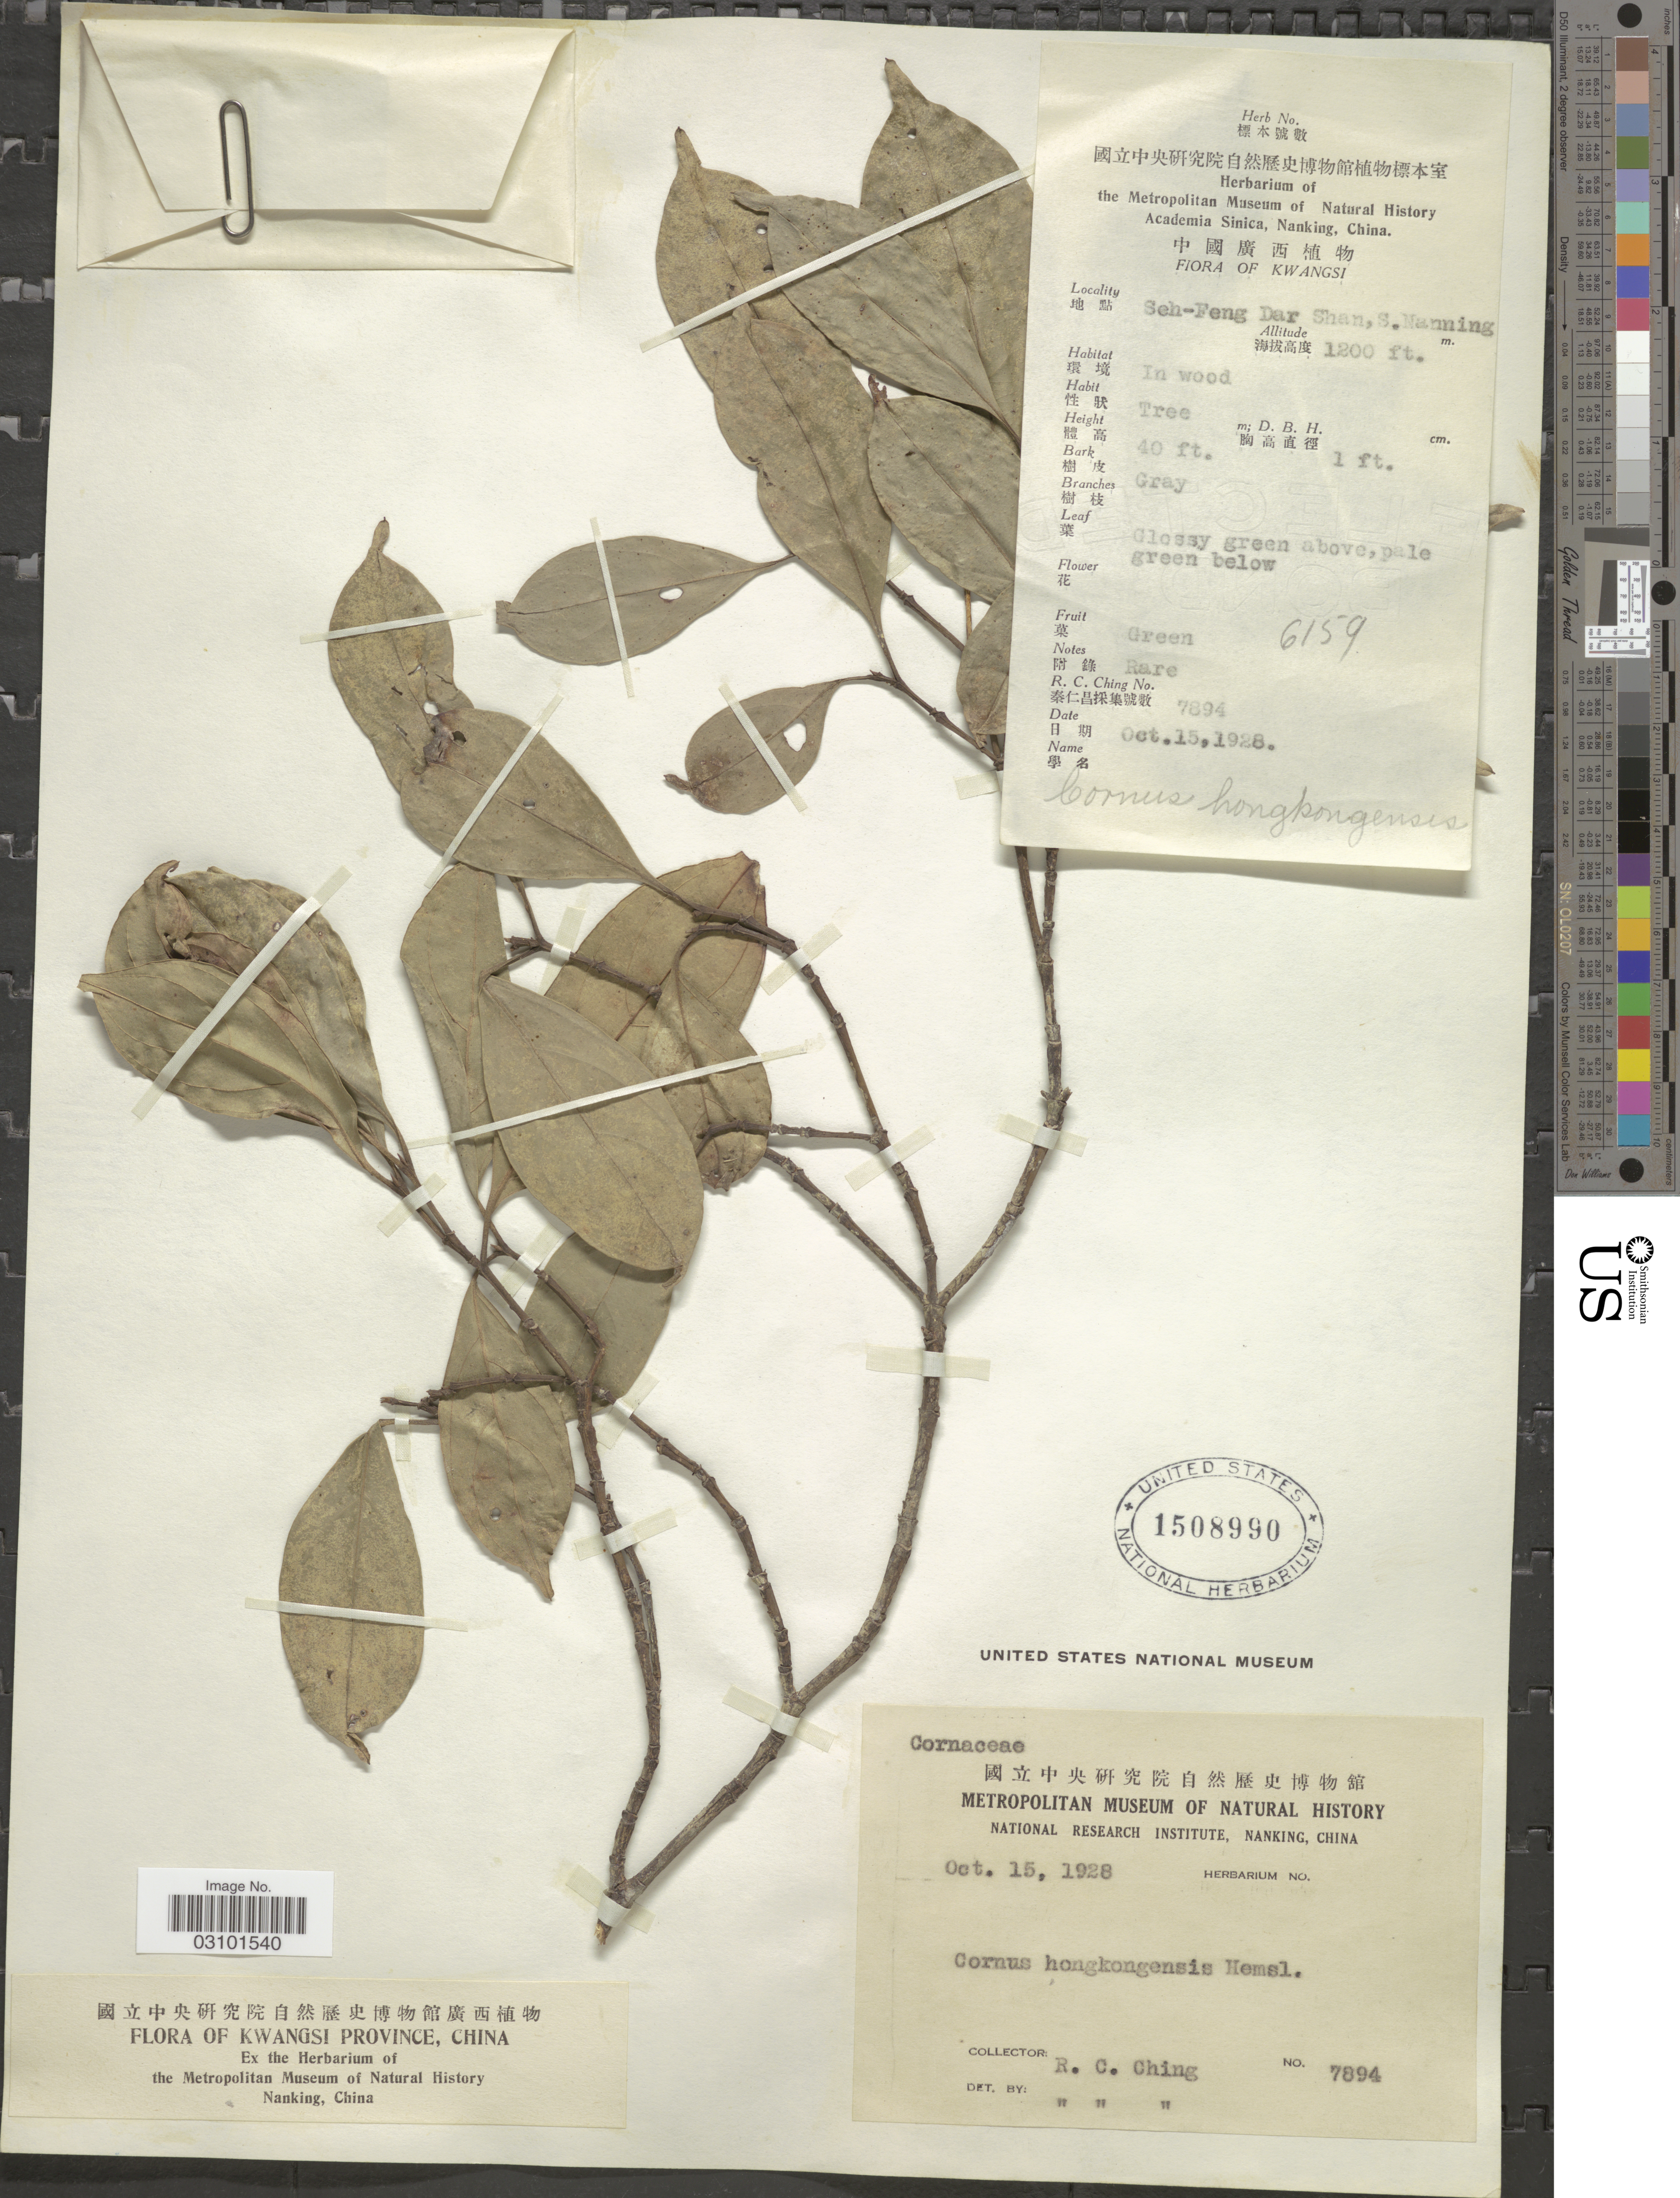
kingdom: Plantae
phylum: Tracheophyta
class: Magnoliopsida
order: Cornales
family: Cornaceae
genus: Cornus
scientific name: Cornus hongkongensis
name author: Hemsl.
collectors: R. C. Ching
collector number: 7894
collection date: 1928-10-15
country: China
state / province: Guangxi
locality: Kwangsi Province. Seh-Feng Dar Shan, S. Nannung.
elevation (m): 366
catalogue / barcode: US 1508990